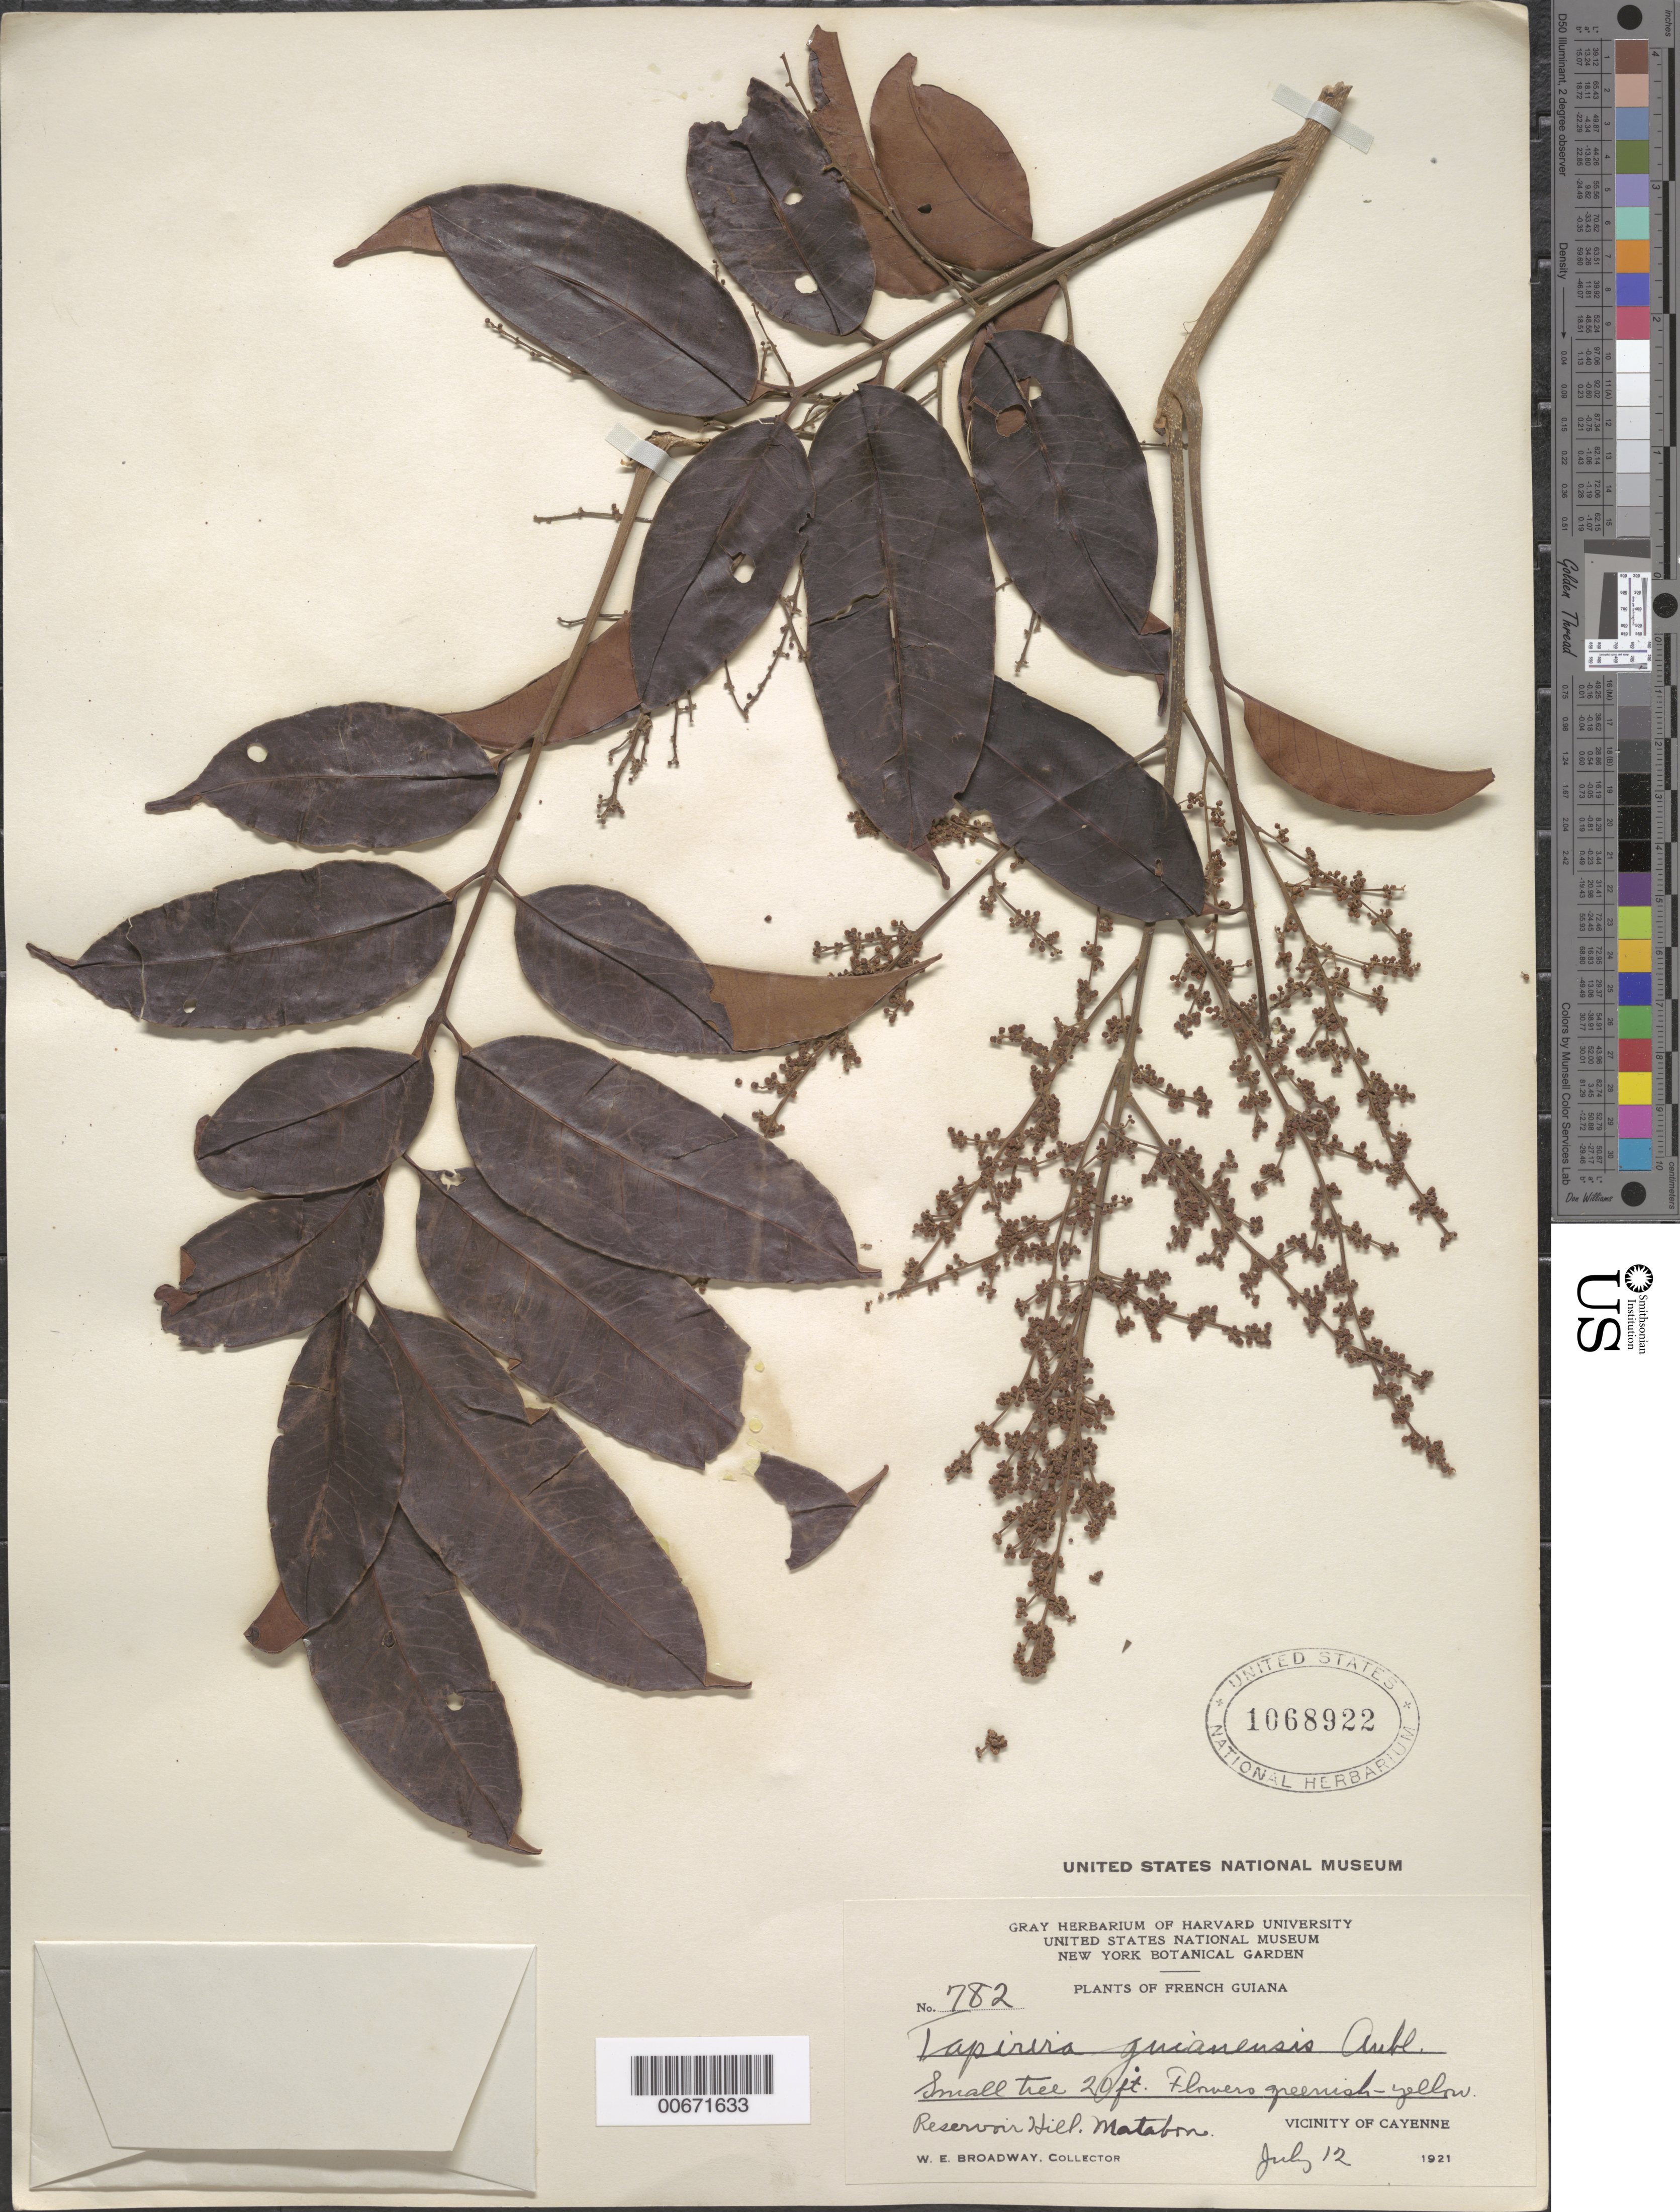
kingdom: Plantae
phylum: Tracheophyta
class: Magnoliopsida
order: Sapindales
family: Anacardiaceae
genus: Tapirira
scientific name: Tapirira guianensis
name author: Aubl.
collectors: W. E. Broadway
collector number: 782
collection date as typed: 12-Jul-21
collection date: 1921-07-12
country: French Guiana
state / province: Cayenne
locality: Cayenne, vic., Reservoir Hill, Matabon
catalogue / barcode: US 1068922